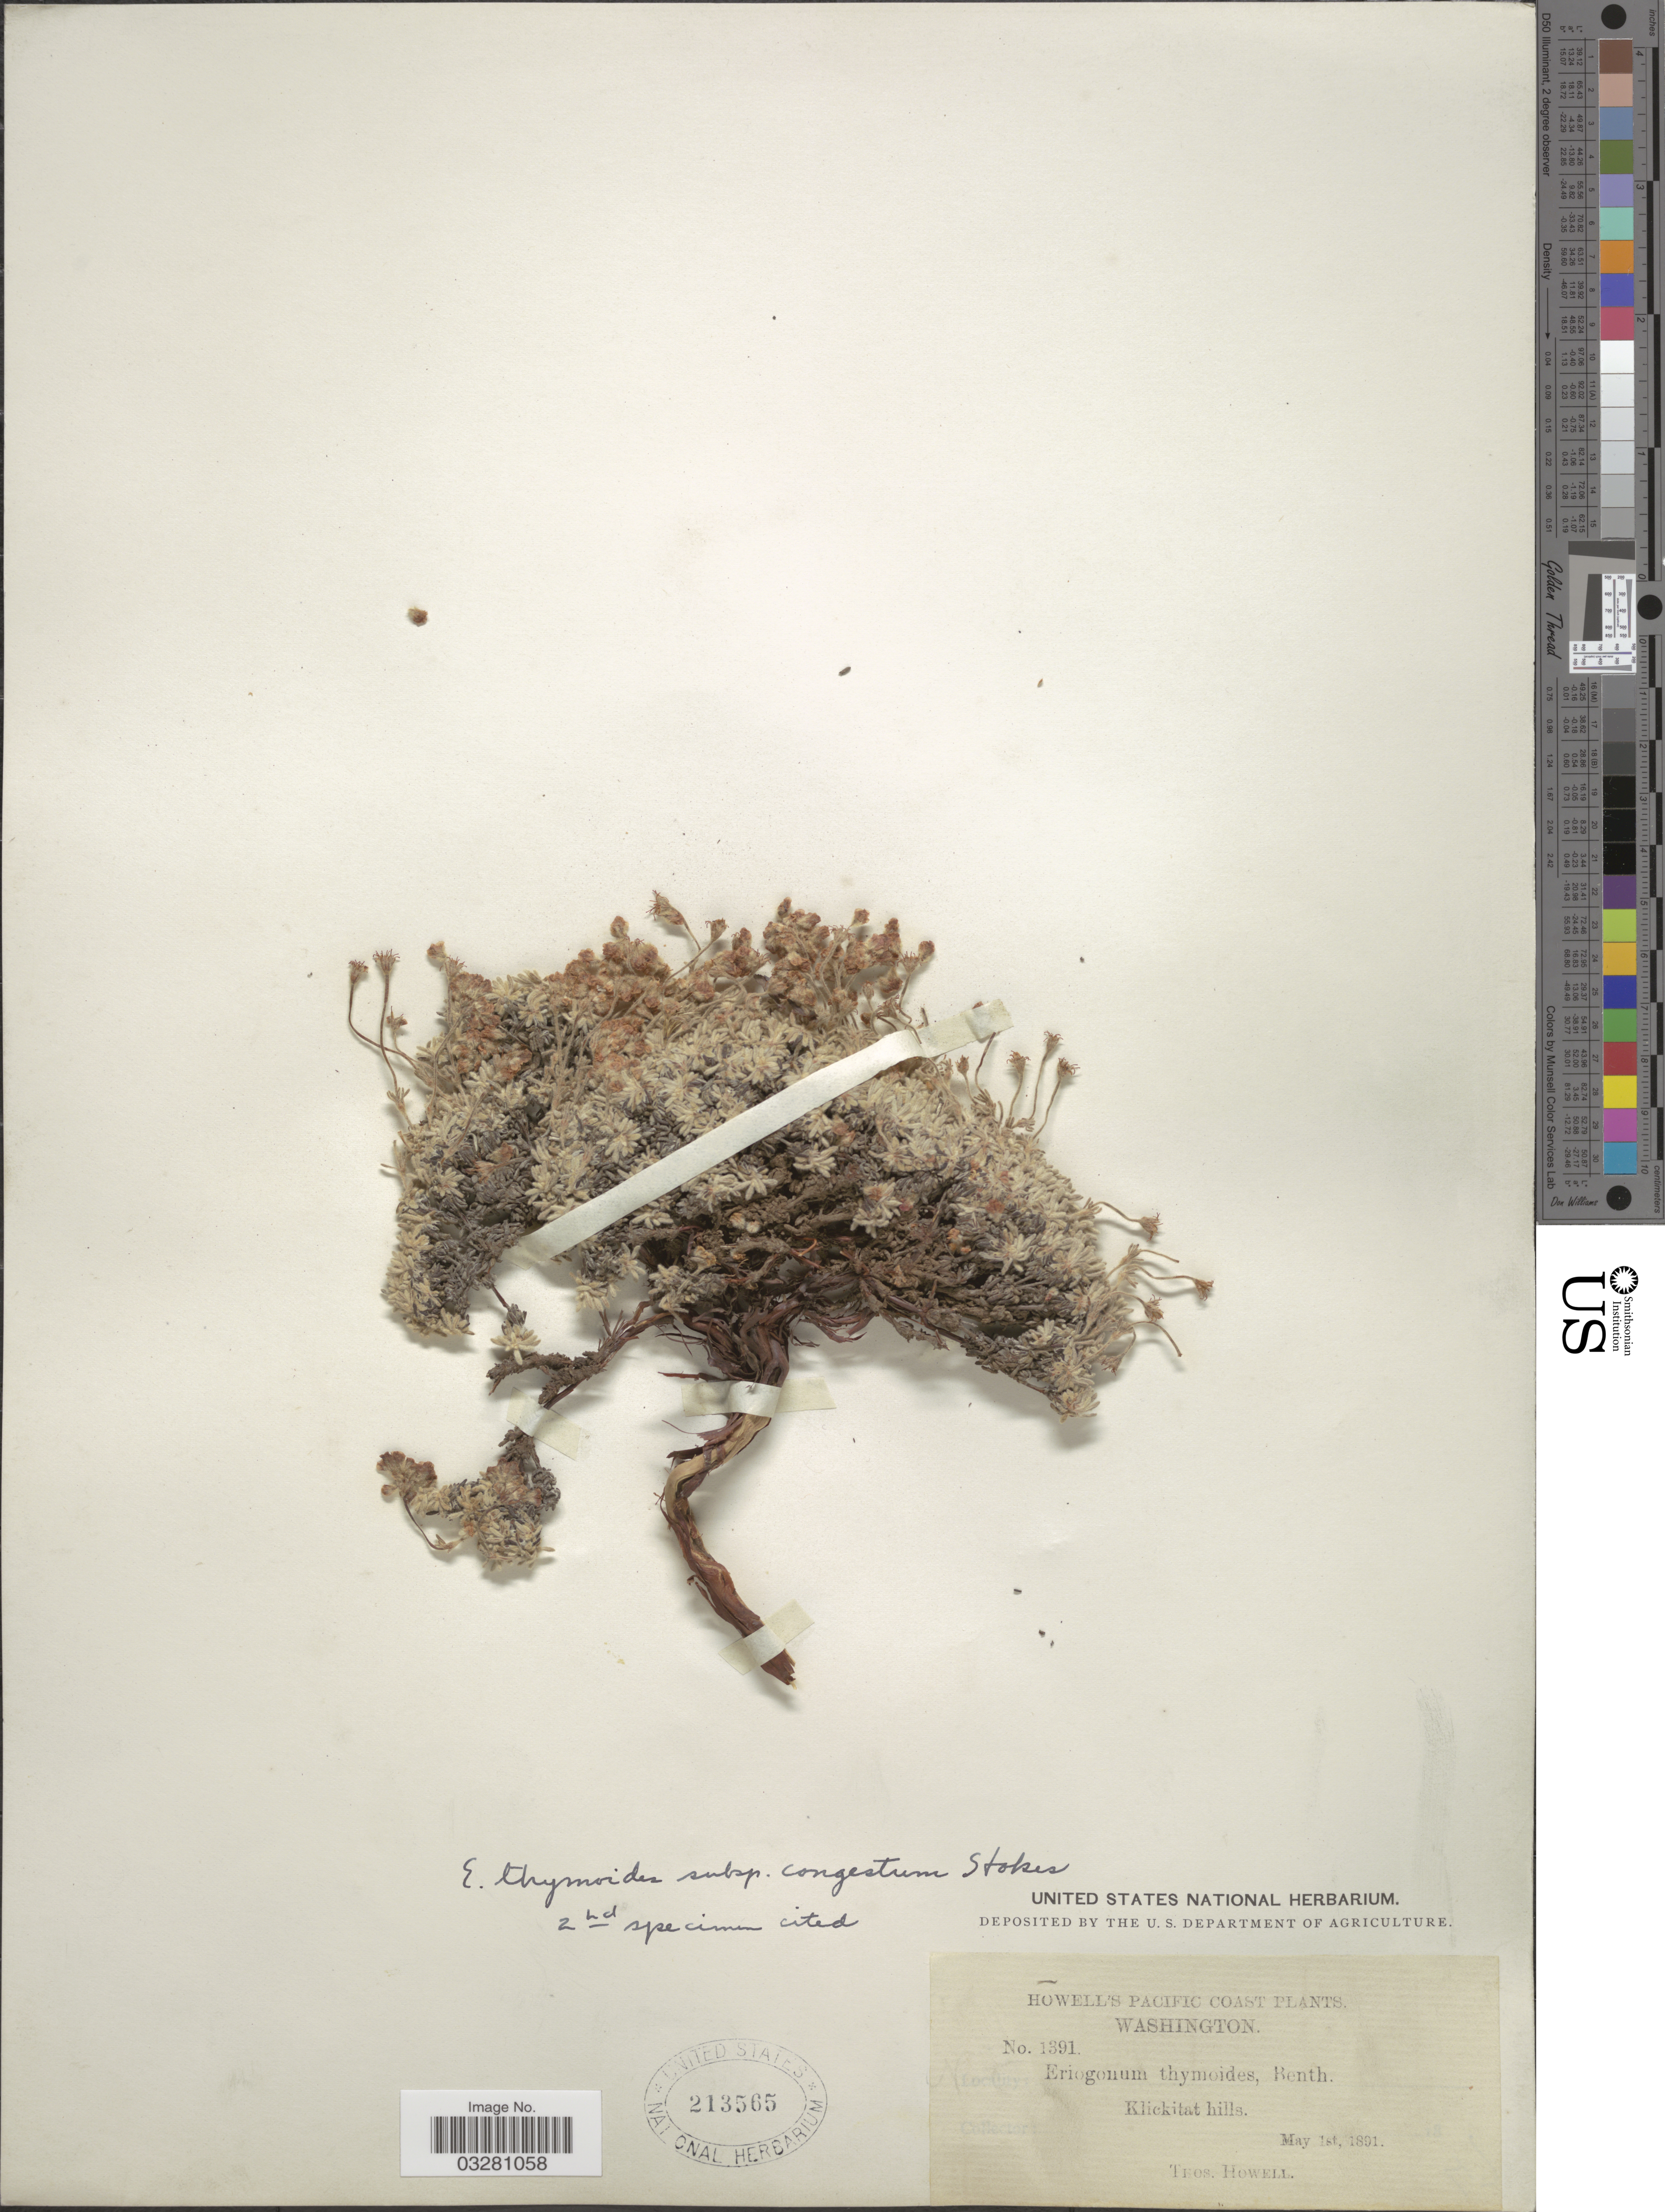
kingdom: Plantae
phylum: Tracheophyta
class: Magnoliopsida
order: Caryophyllales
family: Polygonaceae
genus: Eriogonum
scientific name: Eriogonum thymoides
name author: Benth. in DC.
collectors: T. Howell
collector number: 1391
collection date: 1891-05-01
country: United States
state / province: Washington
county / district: Klickitat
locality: Pacific Coast. Klickitat hills.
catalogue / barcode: US 213565